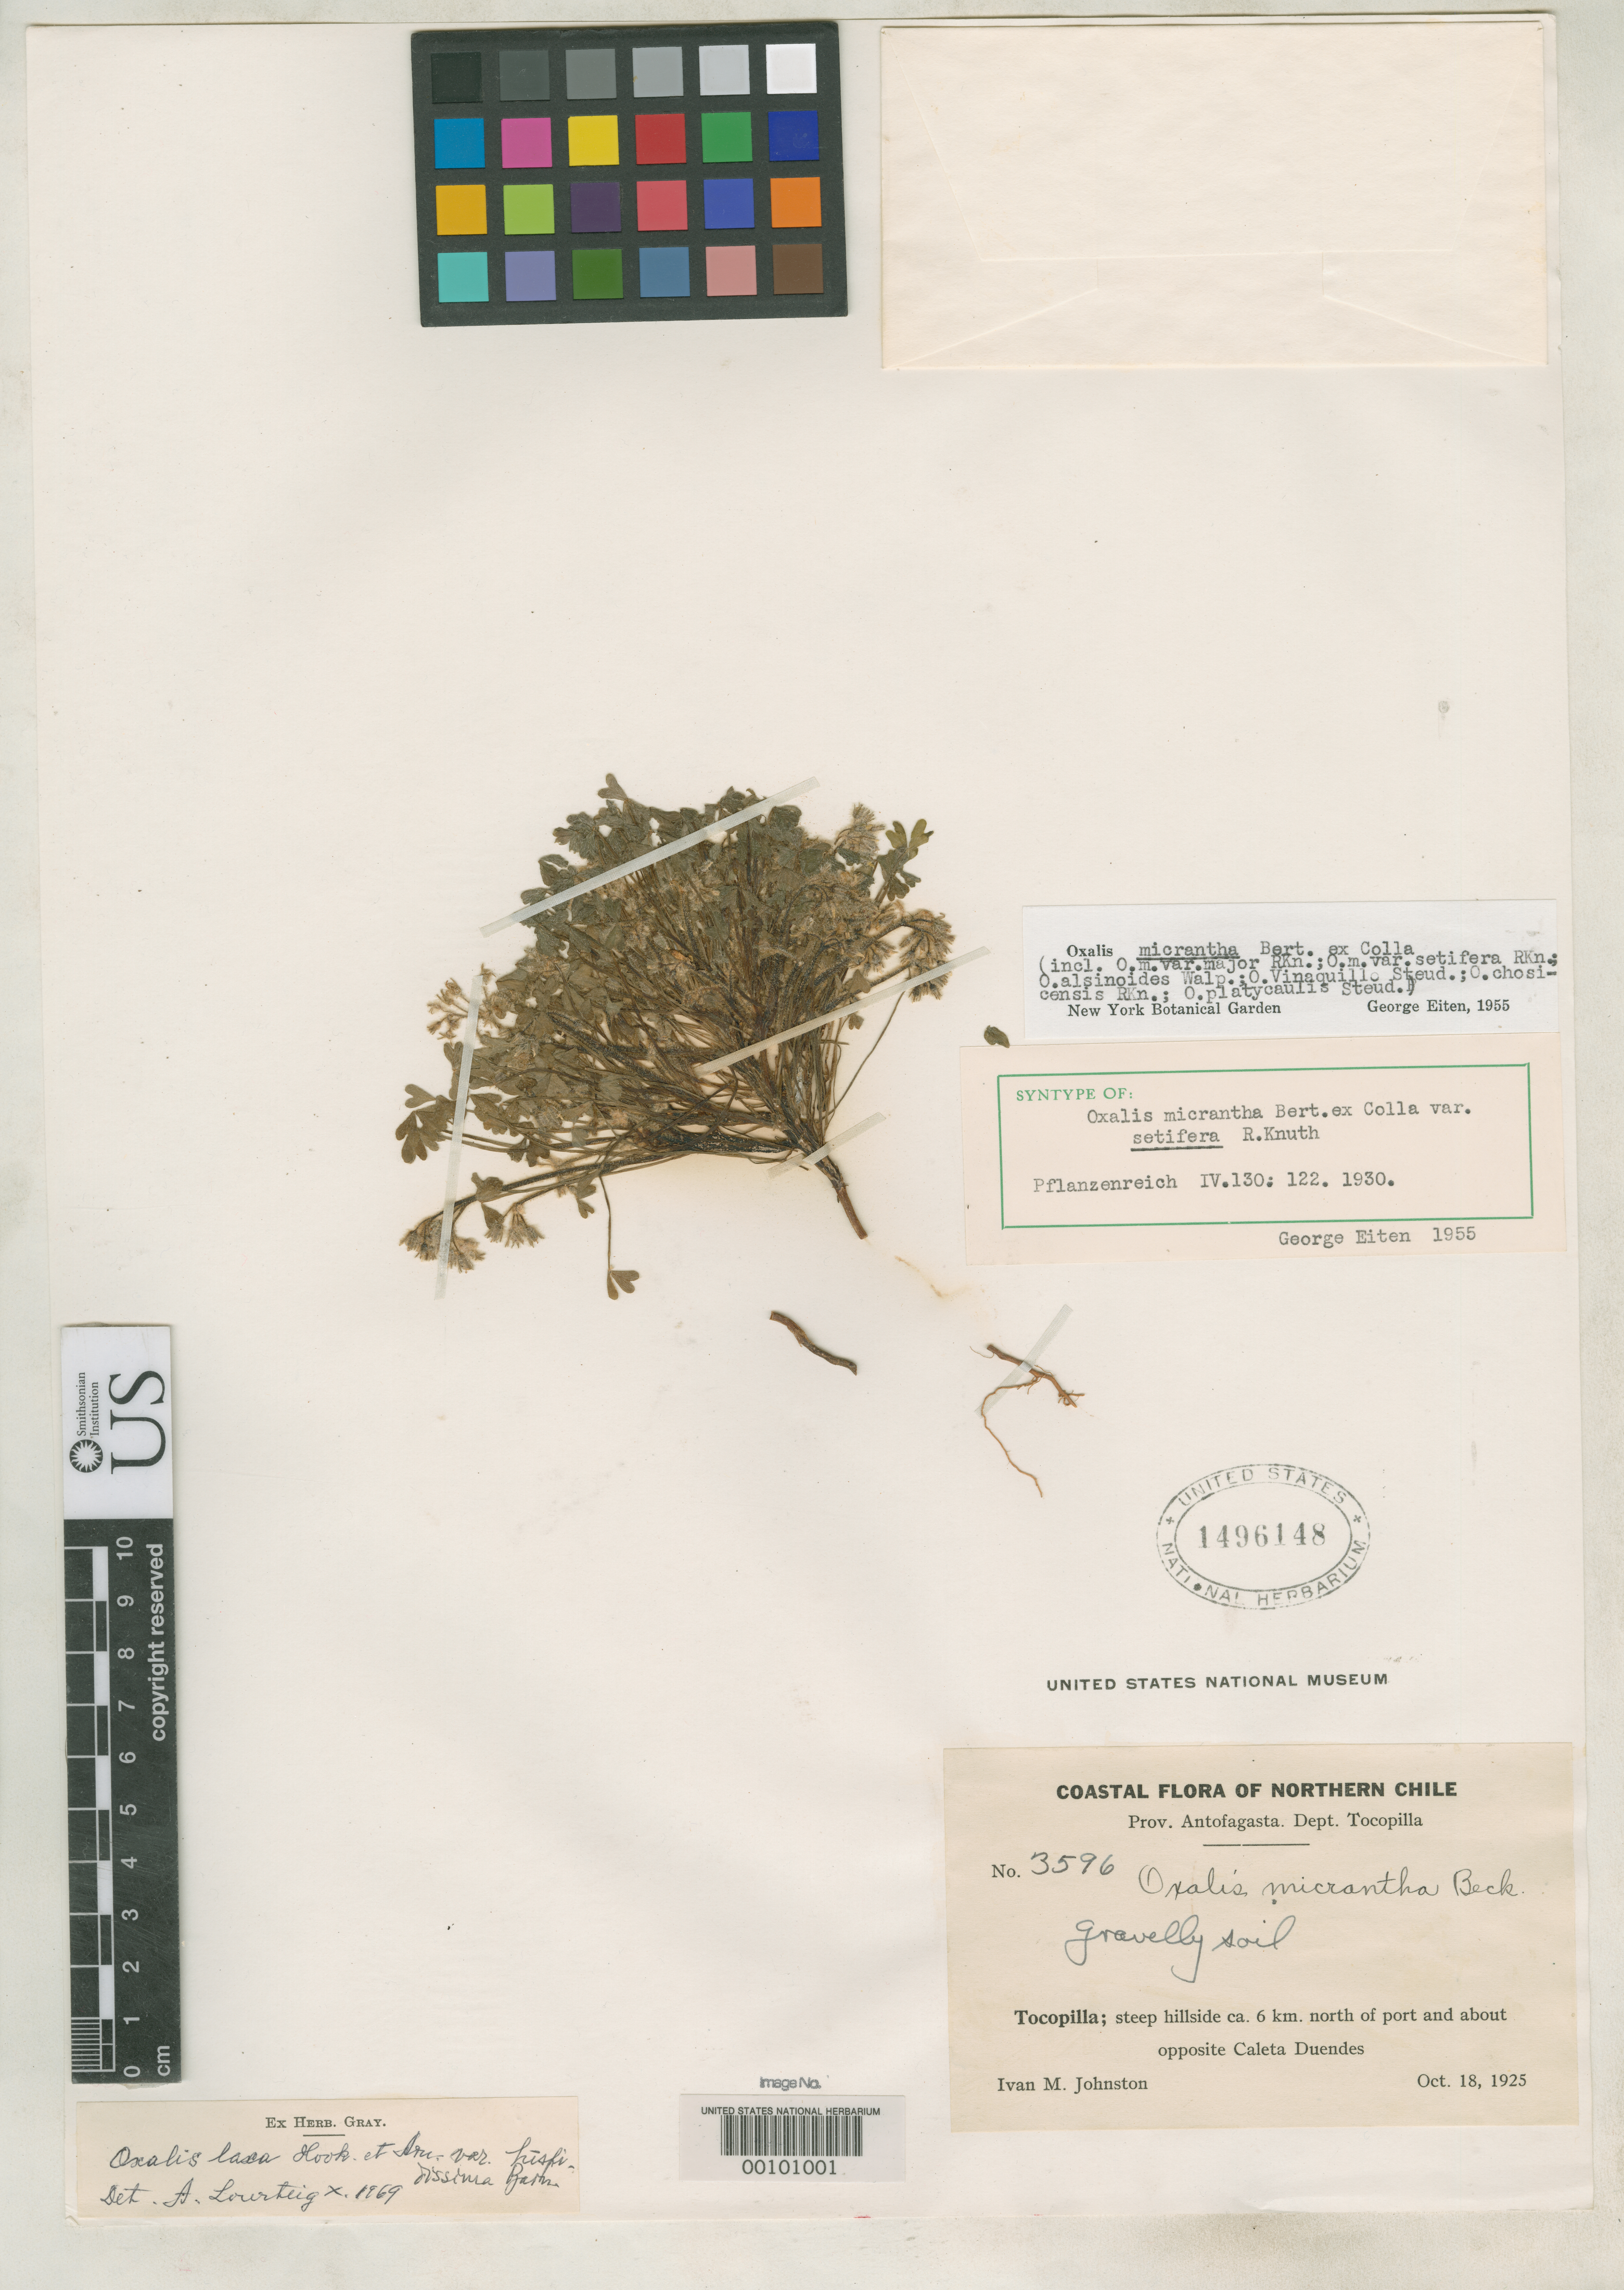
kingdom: Plantae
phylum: Tracheophyta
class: Magnoliopsida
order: Oxalidales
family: Oxalidaceae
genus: Oxalis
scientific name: Oxalis micrantha var. setifera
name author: R. Knuth in Engl.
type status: Syntype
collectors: I.M. Johnston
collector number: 3596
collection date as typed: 18 Oct 1925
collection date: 1925-10-18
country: Chile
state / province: Antofagasta (II)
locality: Tocopilla, opposite Caleta Duendes.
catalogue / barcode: US 1496148